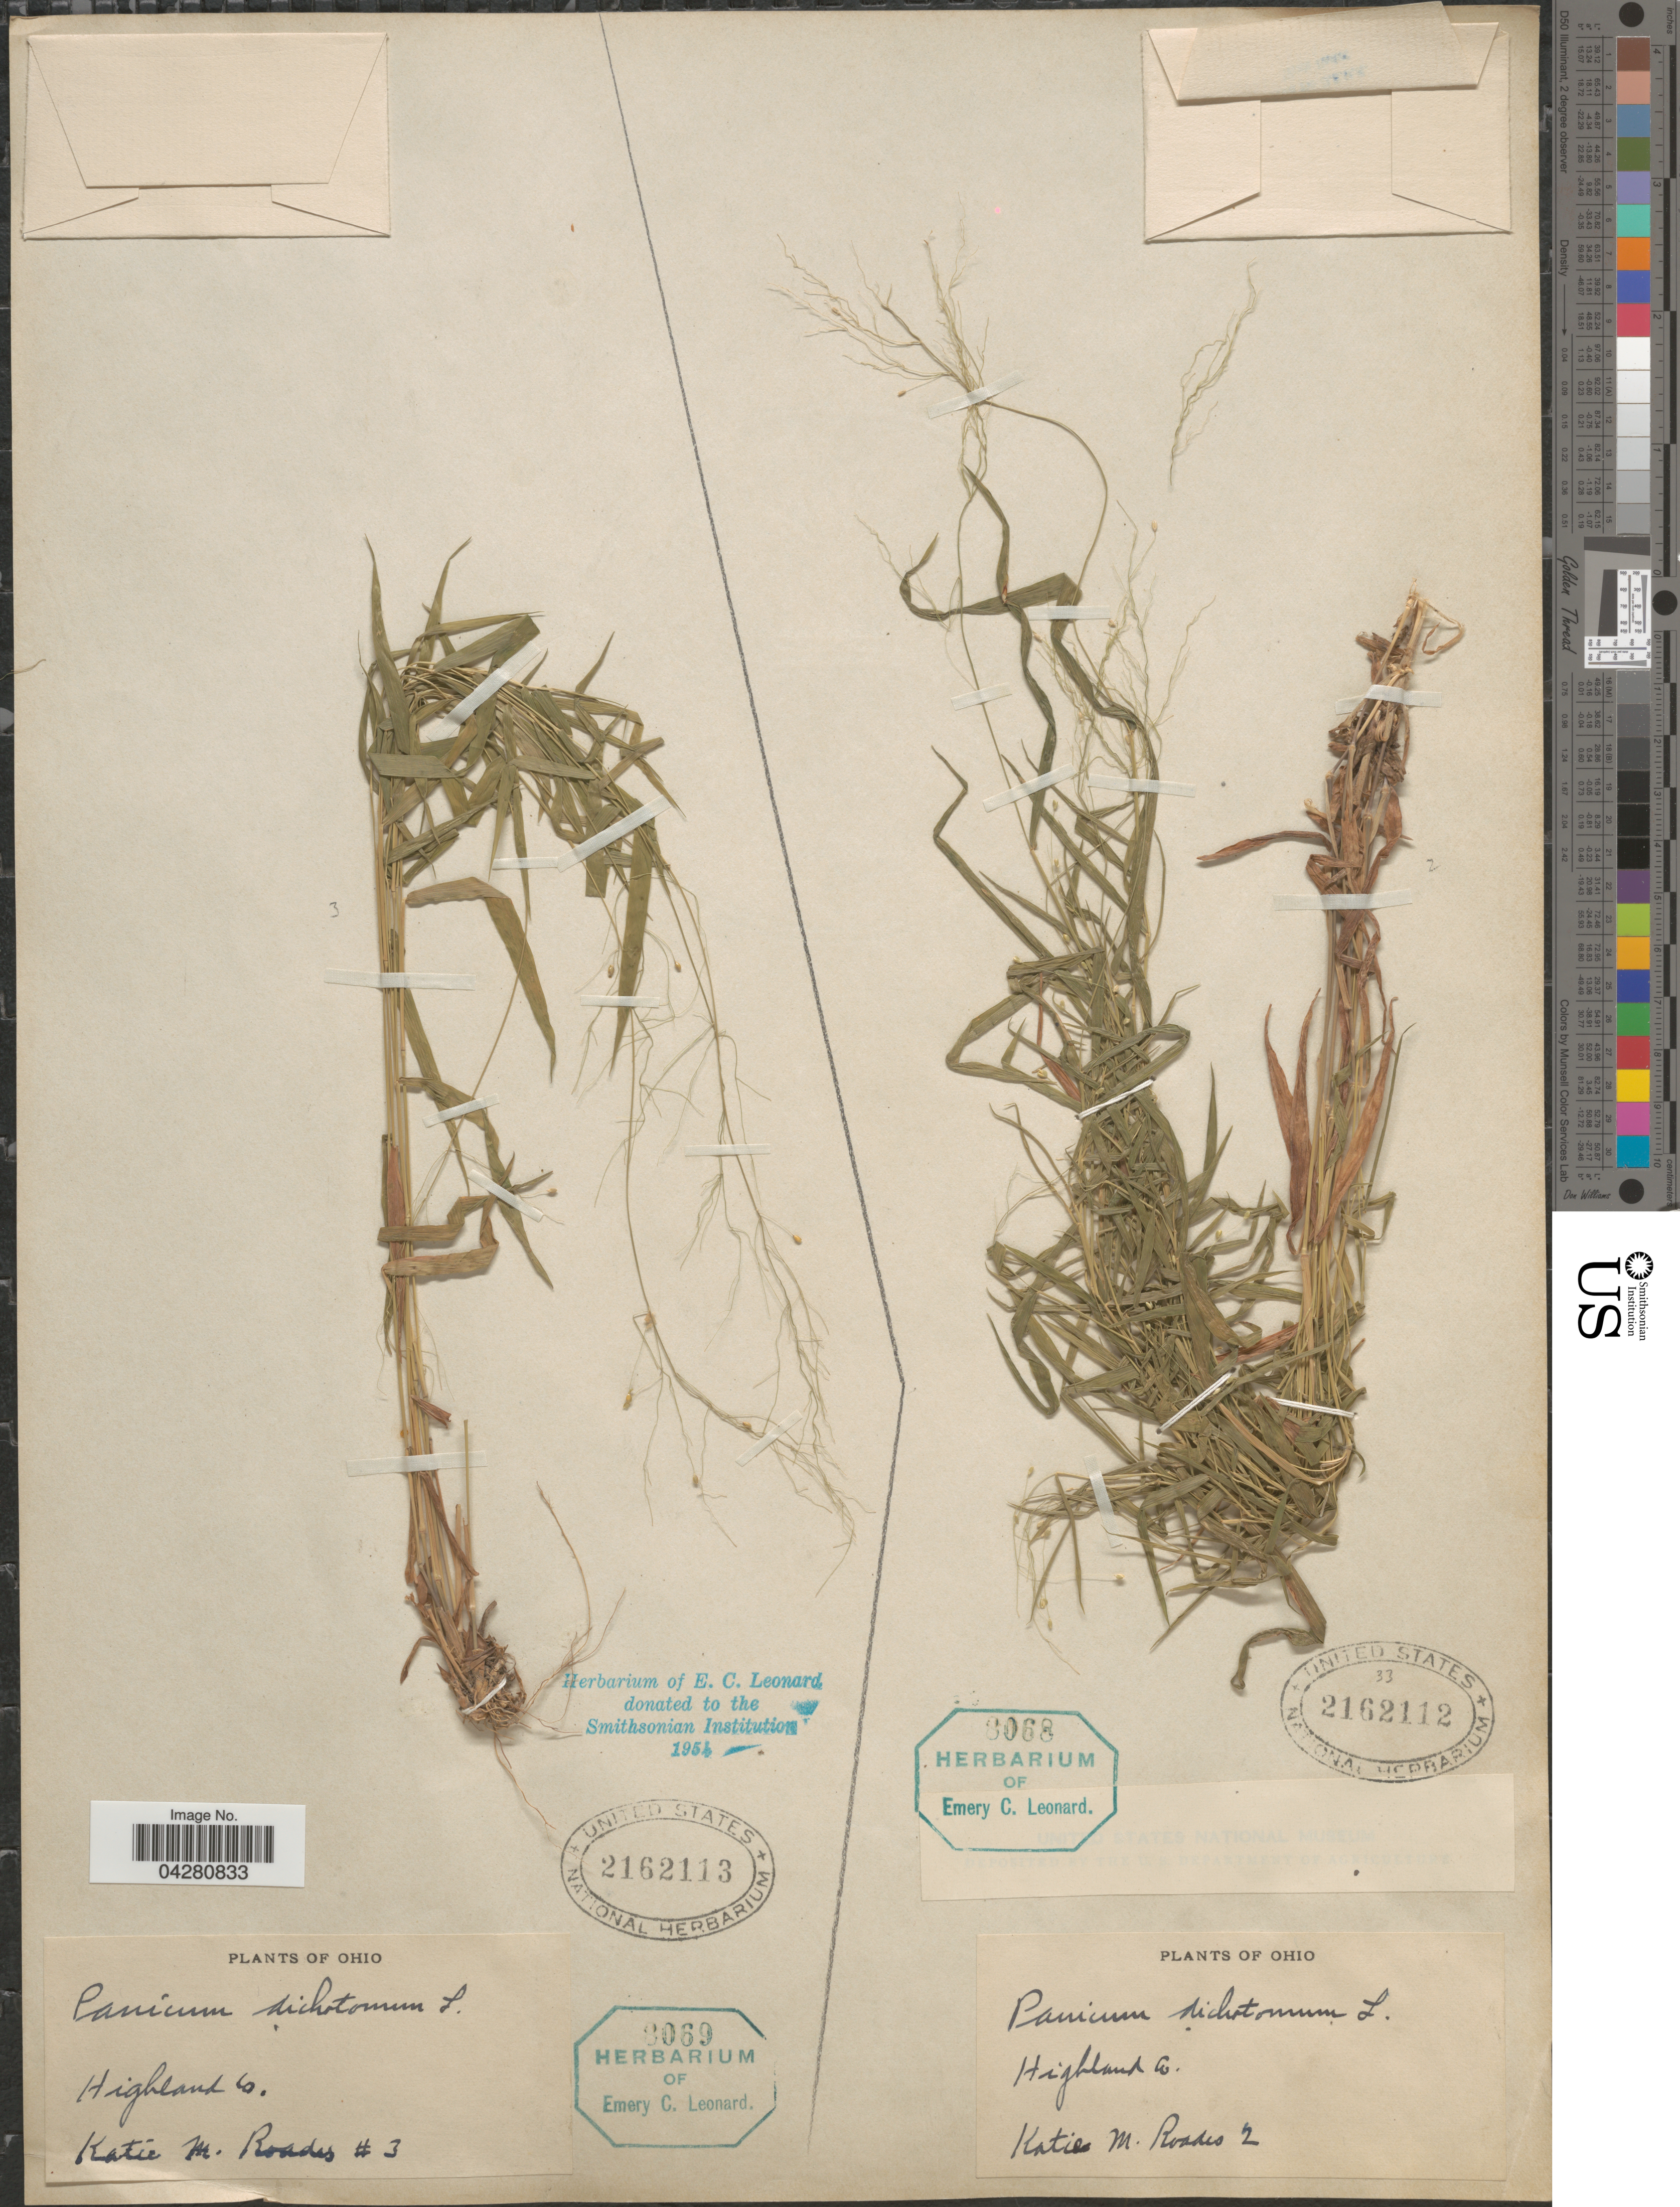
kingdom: Plantae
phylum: Tracheophyta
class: Liliopsida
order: Poales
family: Poaceae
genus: Dichanthelium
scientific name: Dichanthelium dichotomum var. dichotomum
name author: (L.) Gould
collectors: K. Roades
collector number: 2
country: United States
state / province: Ohio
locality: Highland Co.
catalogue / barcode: US 2162112-2